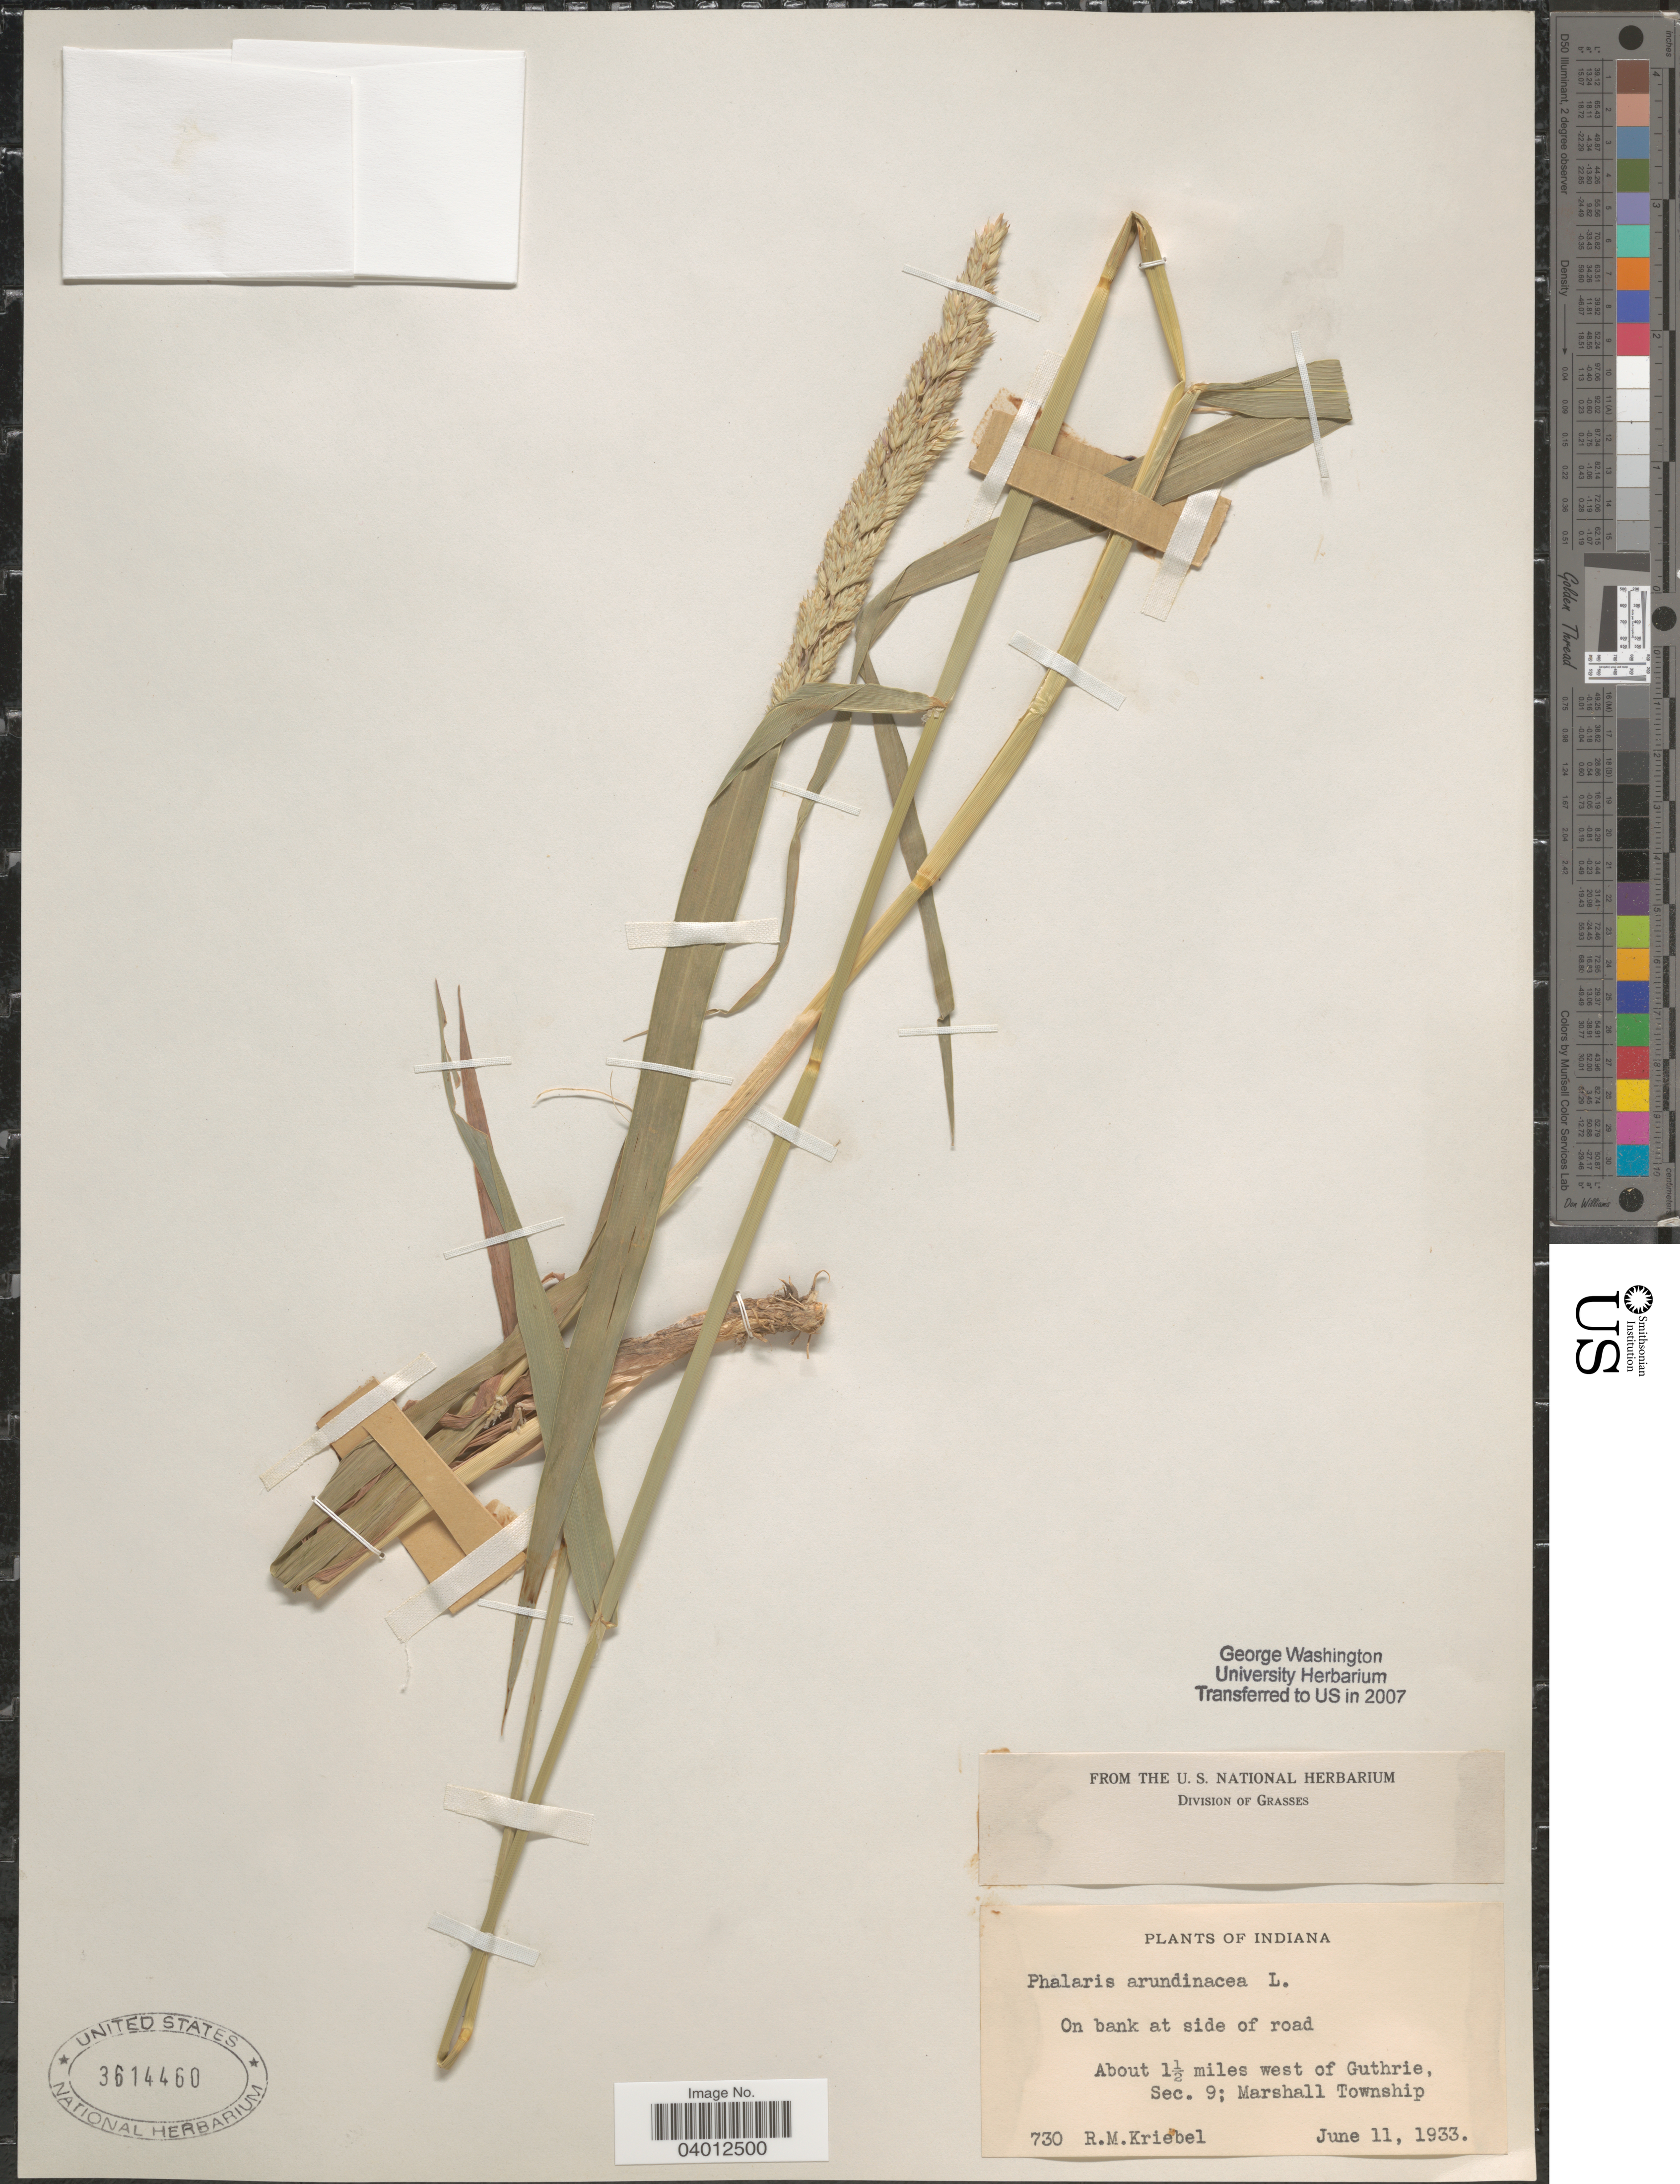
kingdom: Plantae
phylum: Tracheophyta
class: Liliopsida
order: Poales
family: Poaceae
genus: Phalaris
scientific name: Phalaris arundinacea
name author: L.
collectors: R. M. Kriebel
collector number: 730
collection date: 1933-06-11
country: United States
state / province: Indiana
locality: About 1½ miles west of Guthrie, Sec. 9; Marshall Township.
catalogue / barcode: US 3614460